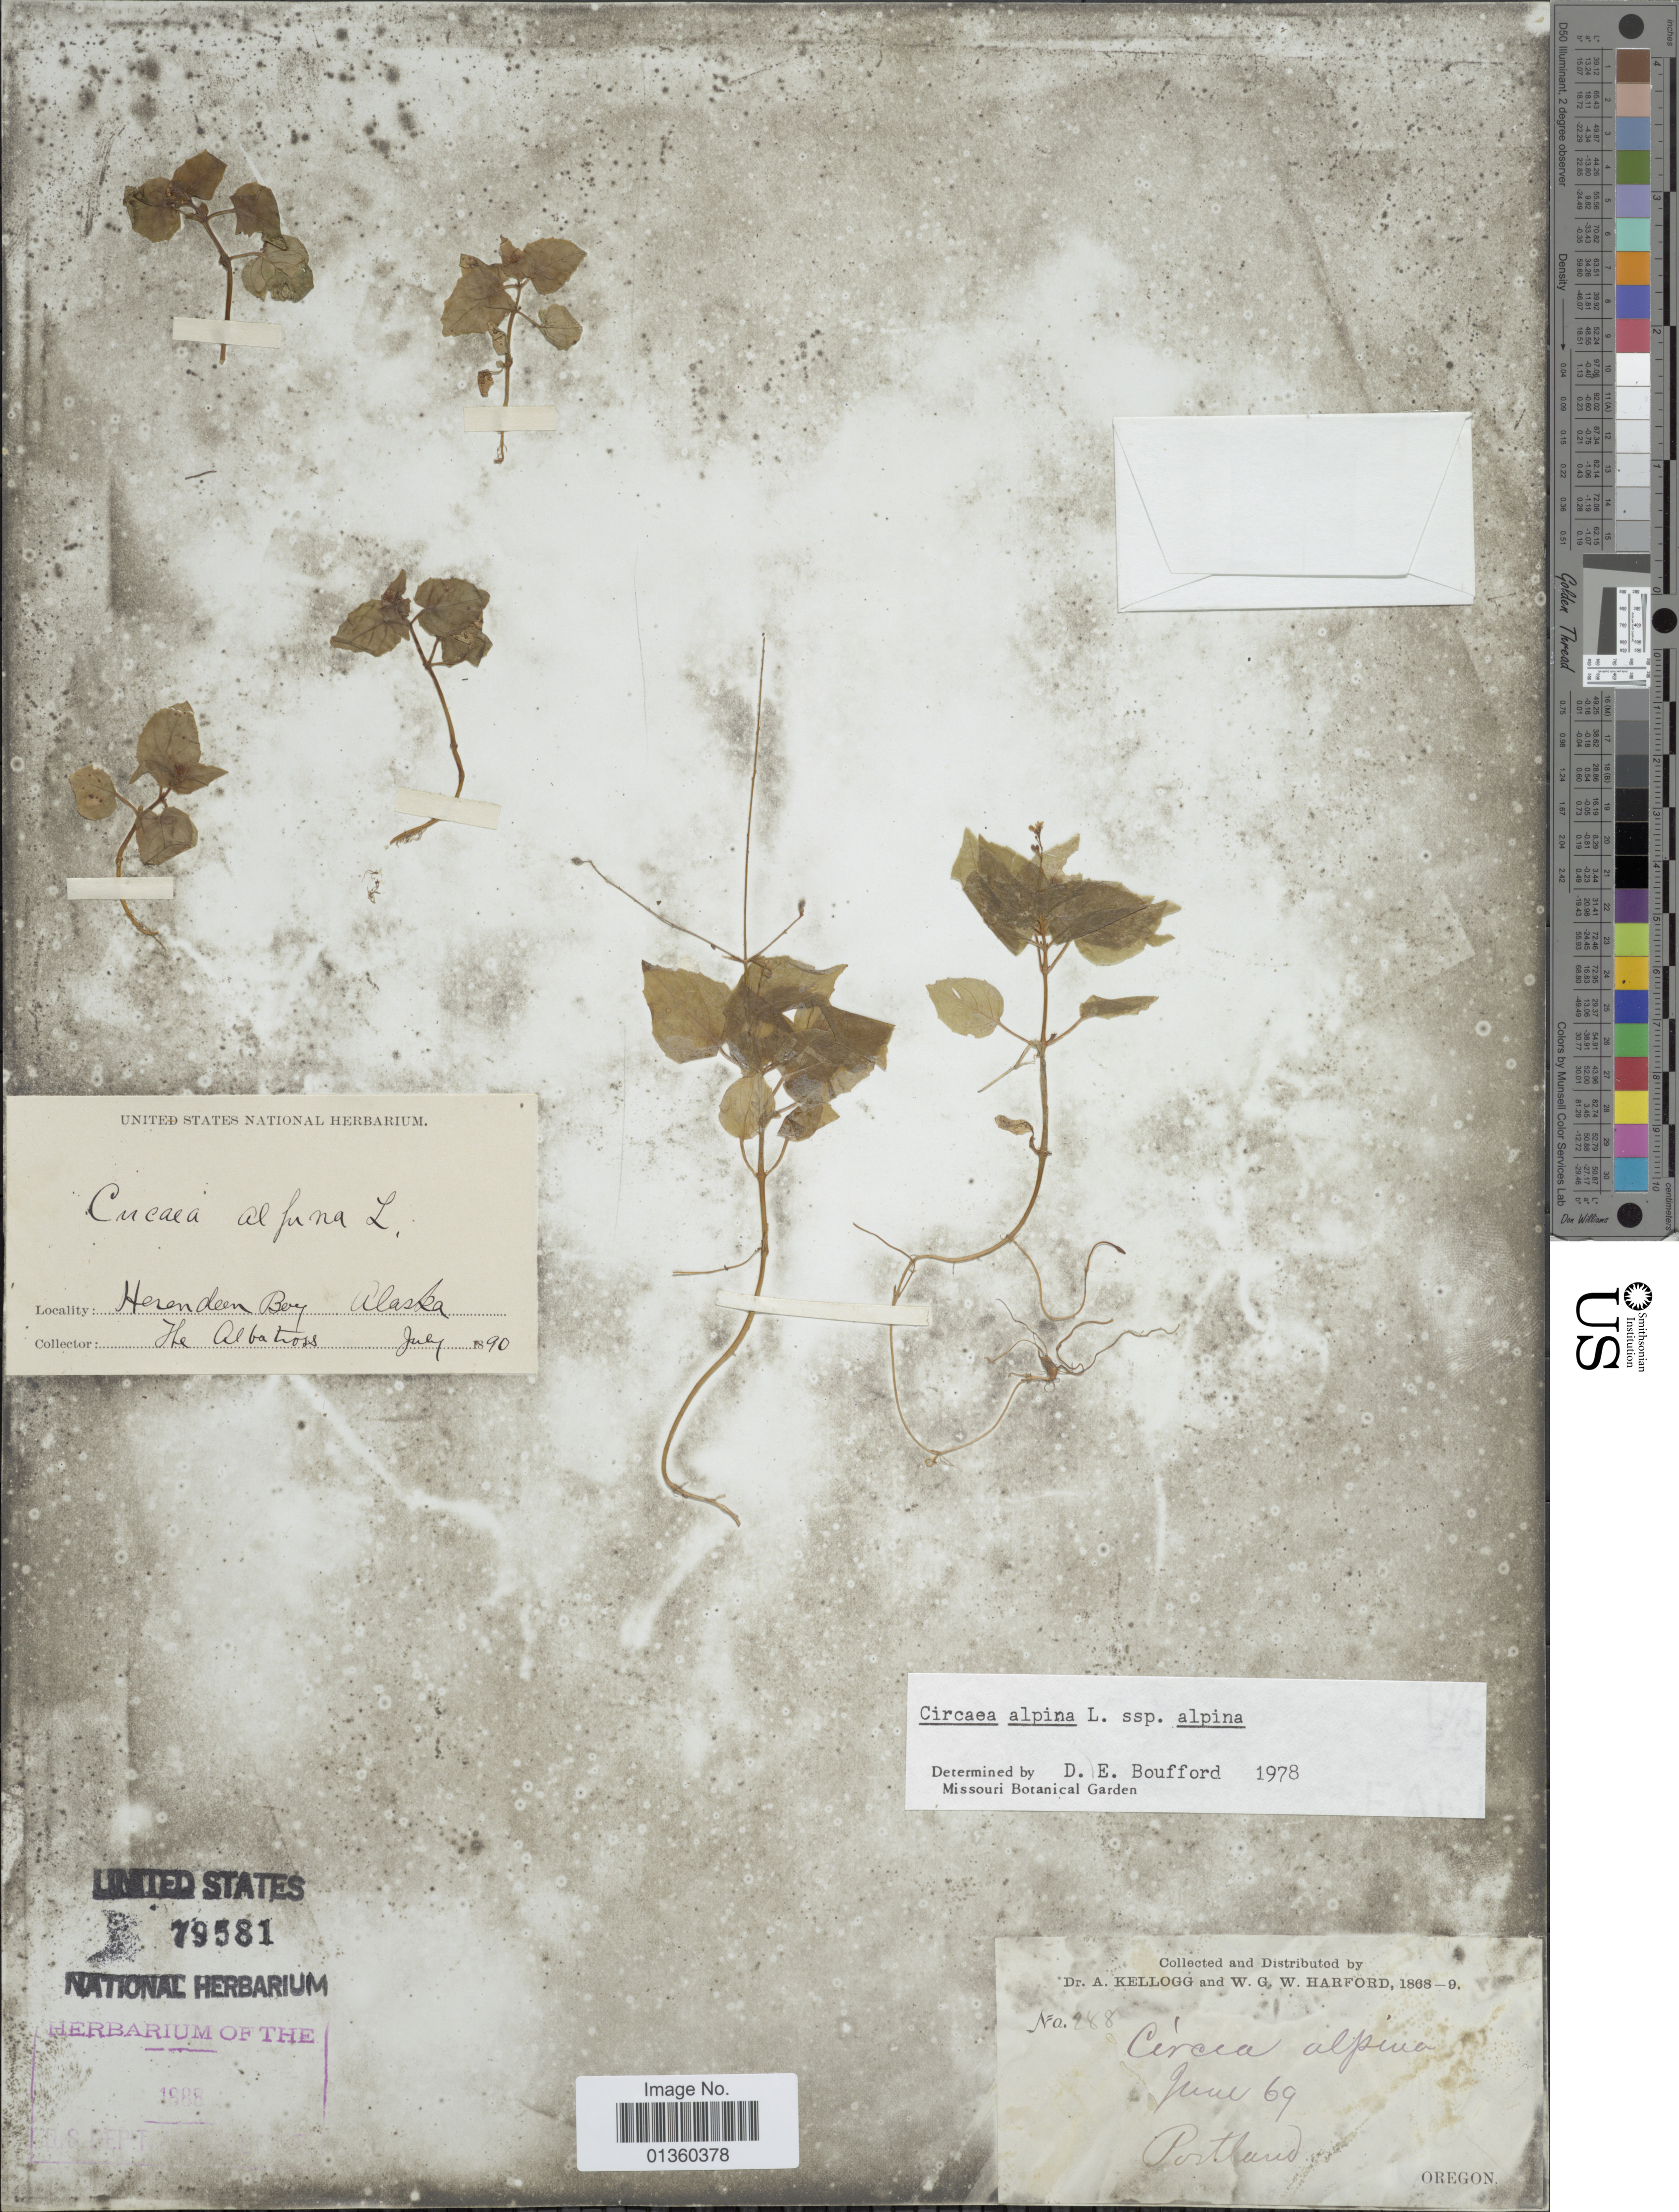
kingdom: Plantae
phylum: Tracheophyta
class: Magnoliopsida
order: Myrtales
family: Onagraceae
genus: Circaea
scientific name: Circaea alpina subsp. alpina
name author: L.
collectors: A. Kellog & W. G. W. Harford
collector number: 288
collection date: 1869-06/1869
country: United States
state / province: Oregon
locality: Portland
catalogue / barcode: US 79581